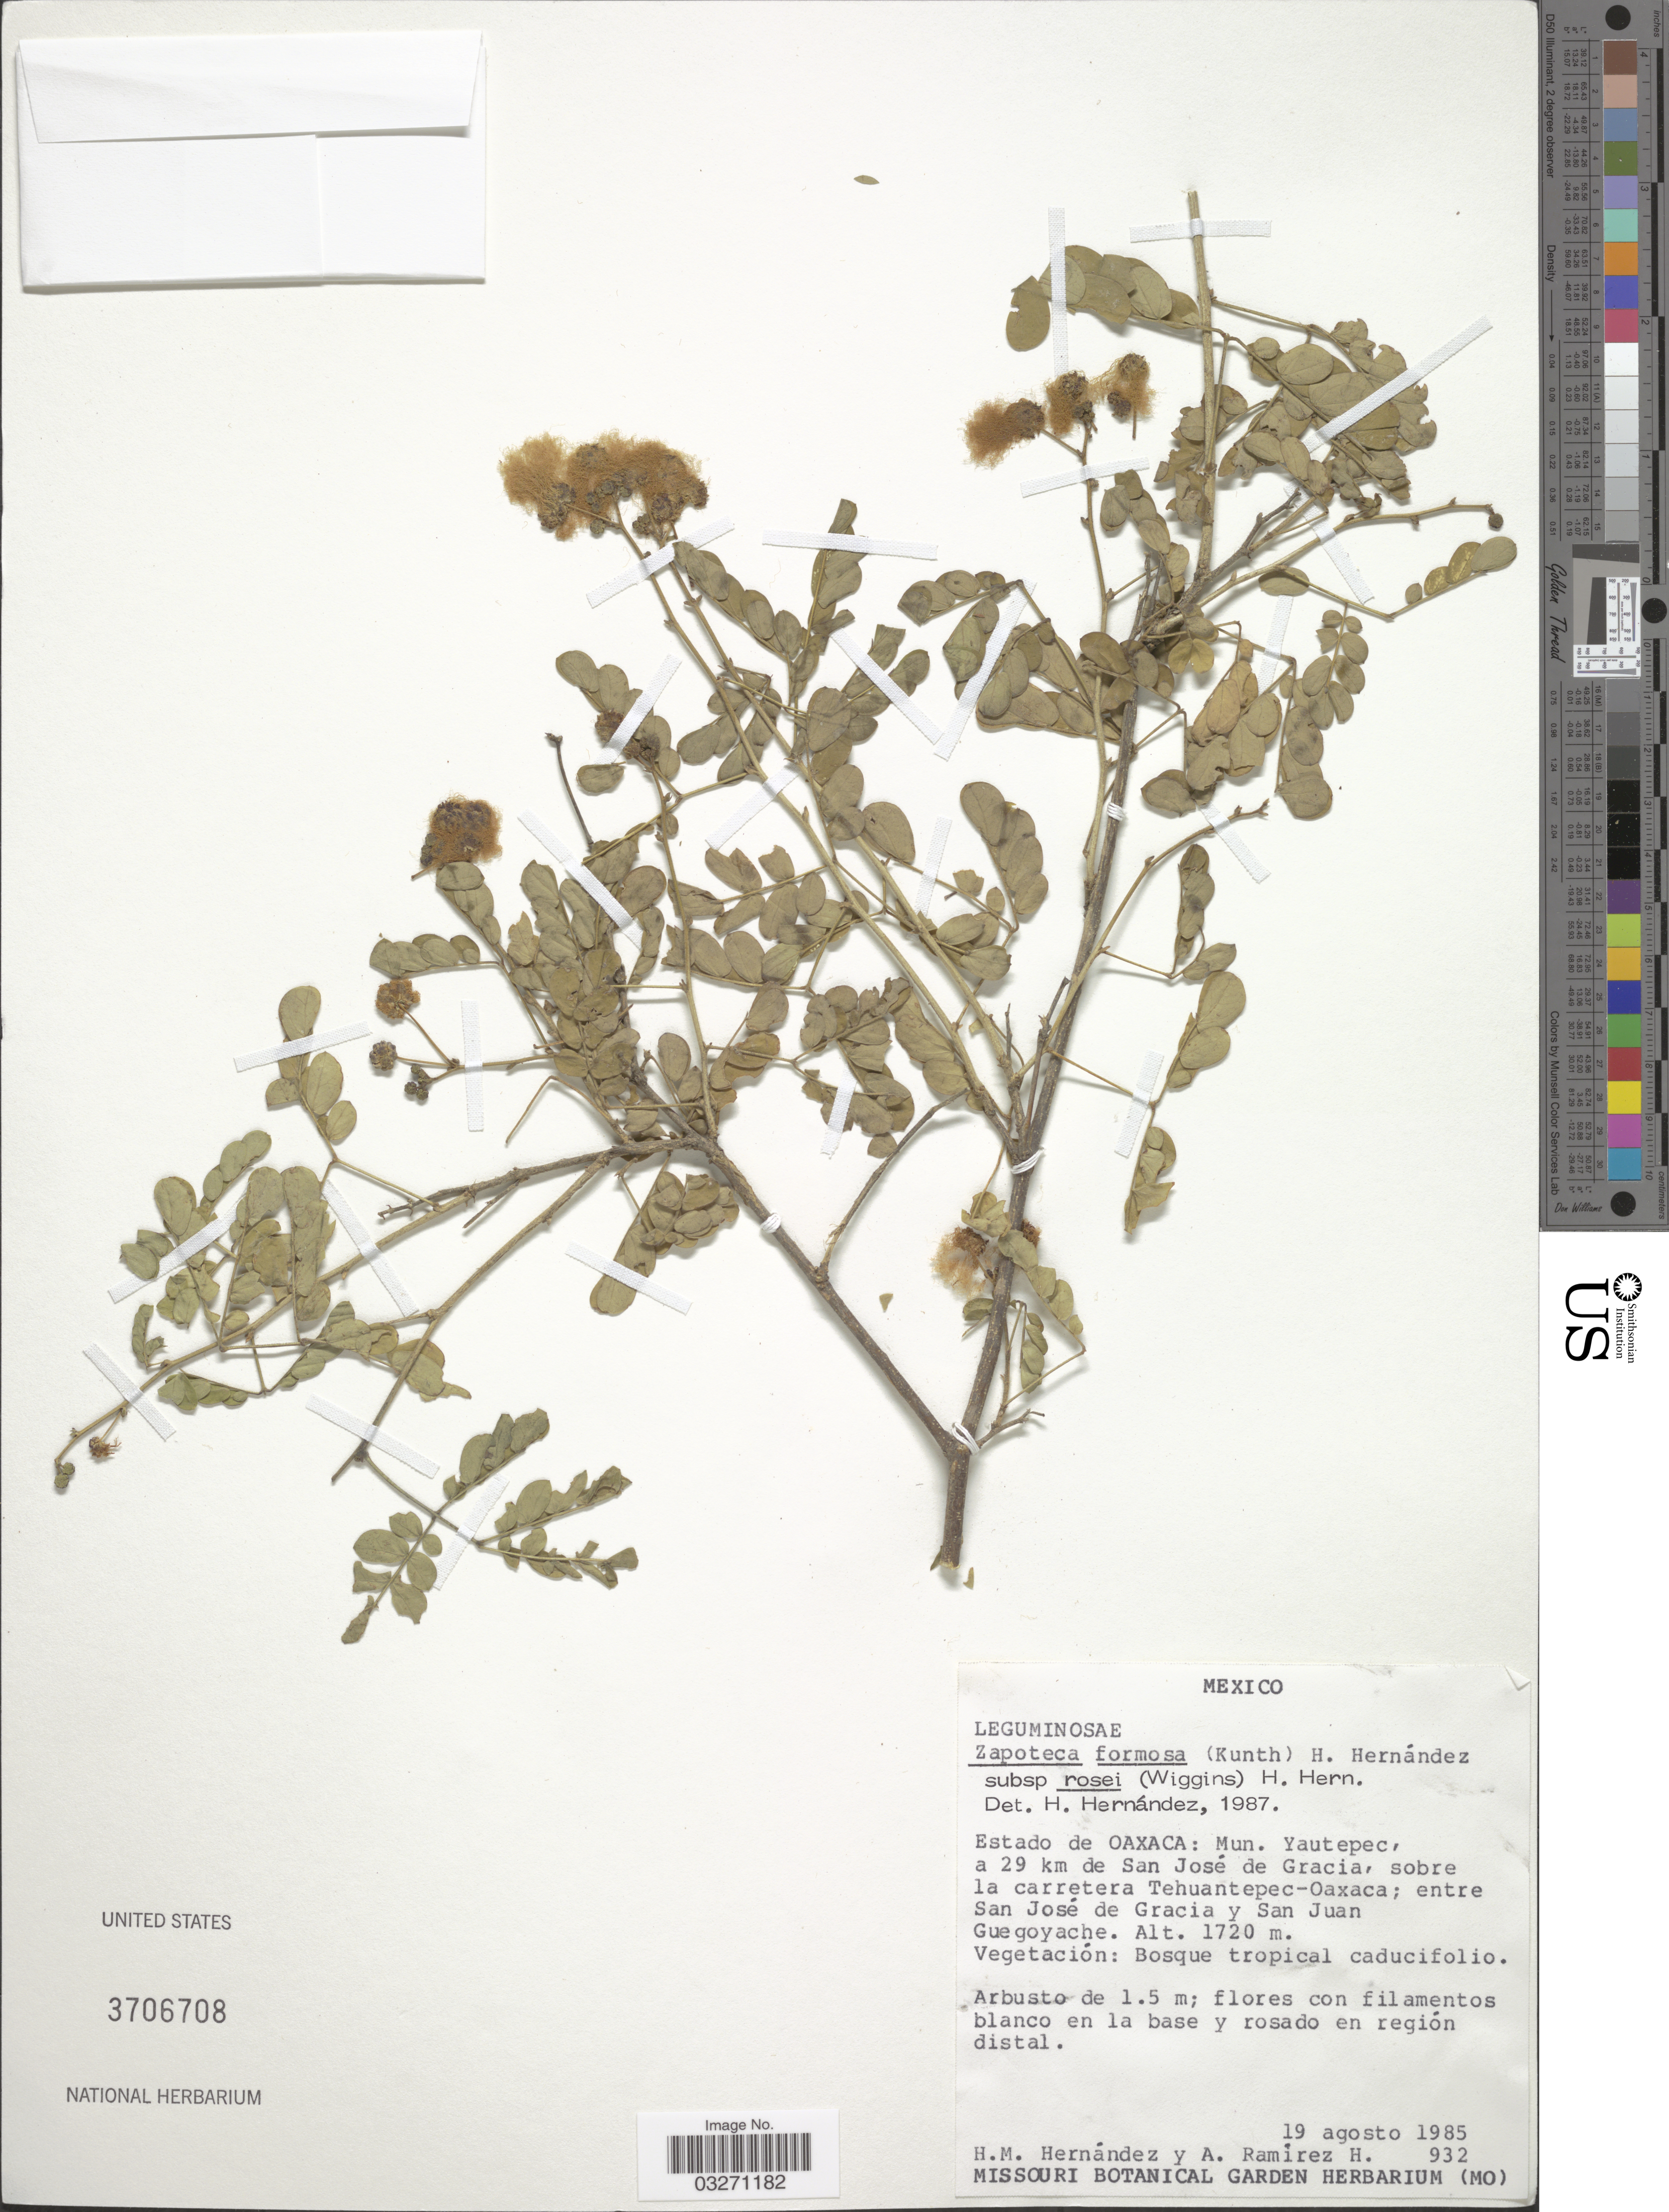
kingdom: Plantae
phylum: Tracheophyta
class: Magnoliopsida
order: Fabales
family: Fabaceae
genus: Zapoteca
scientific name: Zapoteca formosa subsp. rosei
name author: (Wiggins) H.M. Hern.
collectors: H. M. Hernandez & A. Ramírez H.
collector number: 932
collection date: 1985-08-19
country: Mexico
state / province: Oaxaca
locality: Mun. Yautepec, a 29 km de San José de Gracia, sobre la carretera Tehuantepec-Oaxaca; entre San José de Gracia y San Juan Guegoyache.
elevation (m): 1720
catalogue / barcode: US 3706708